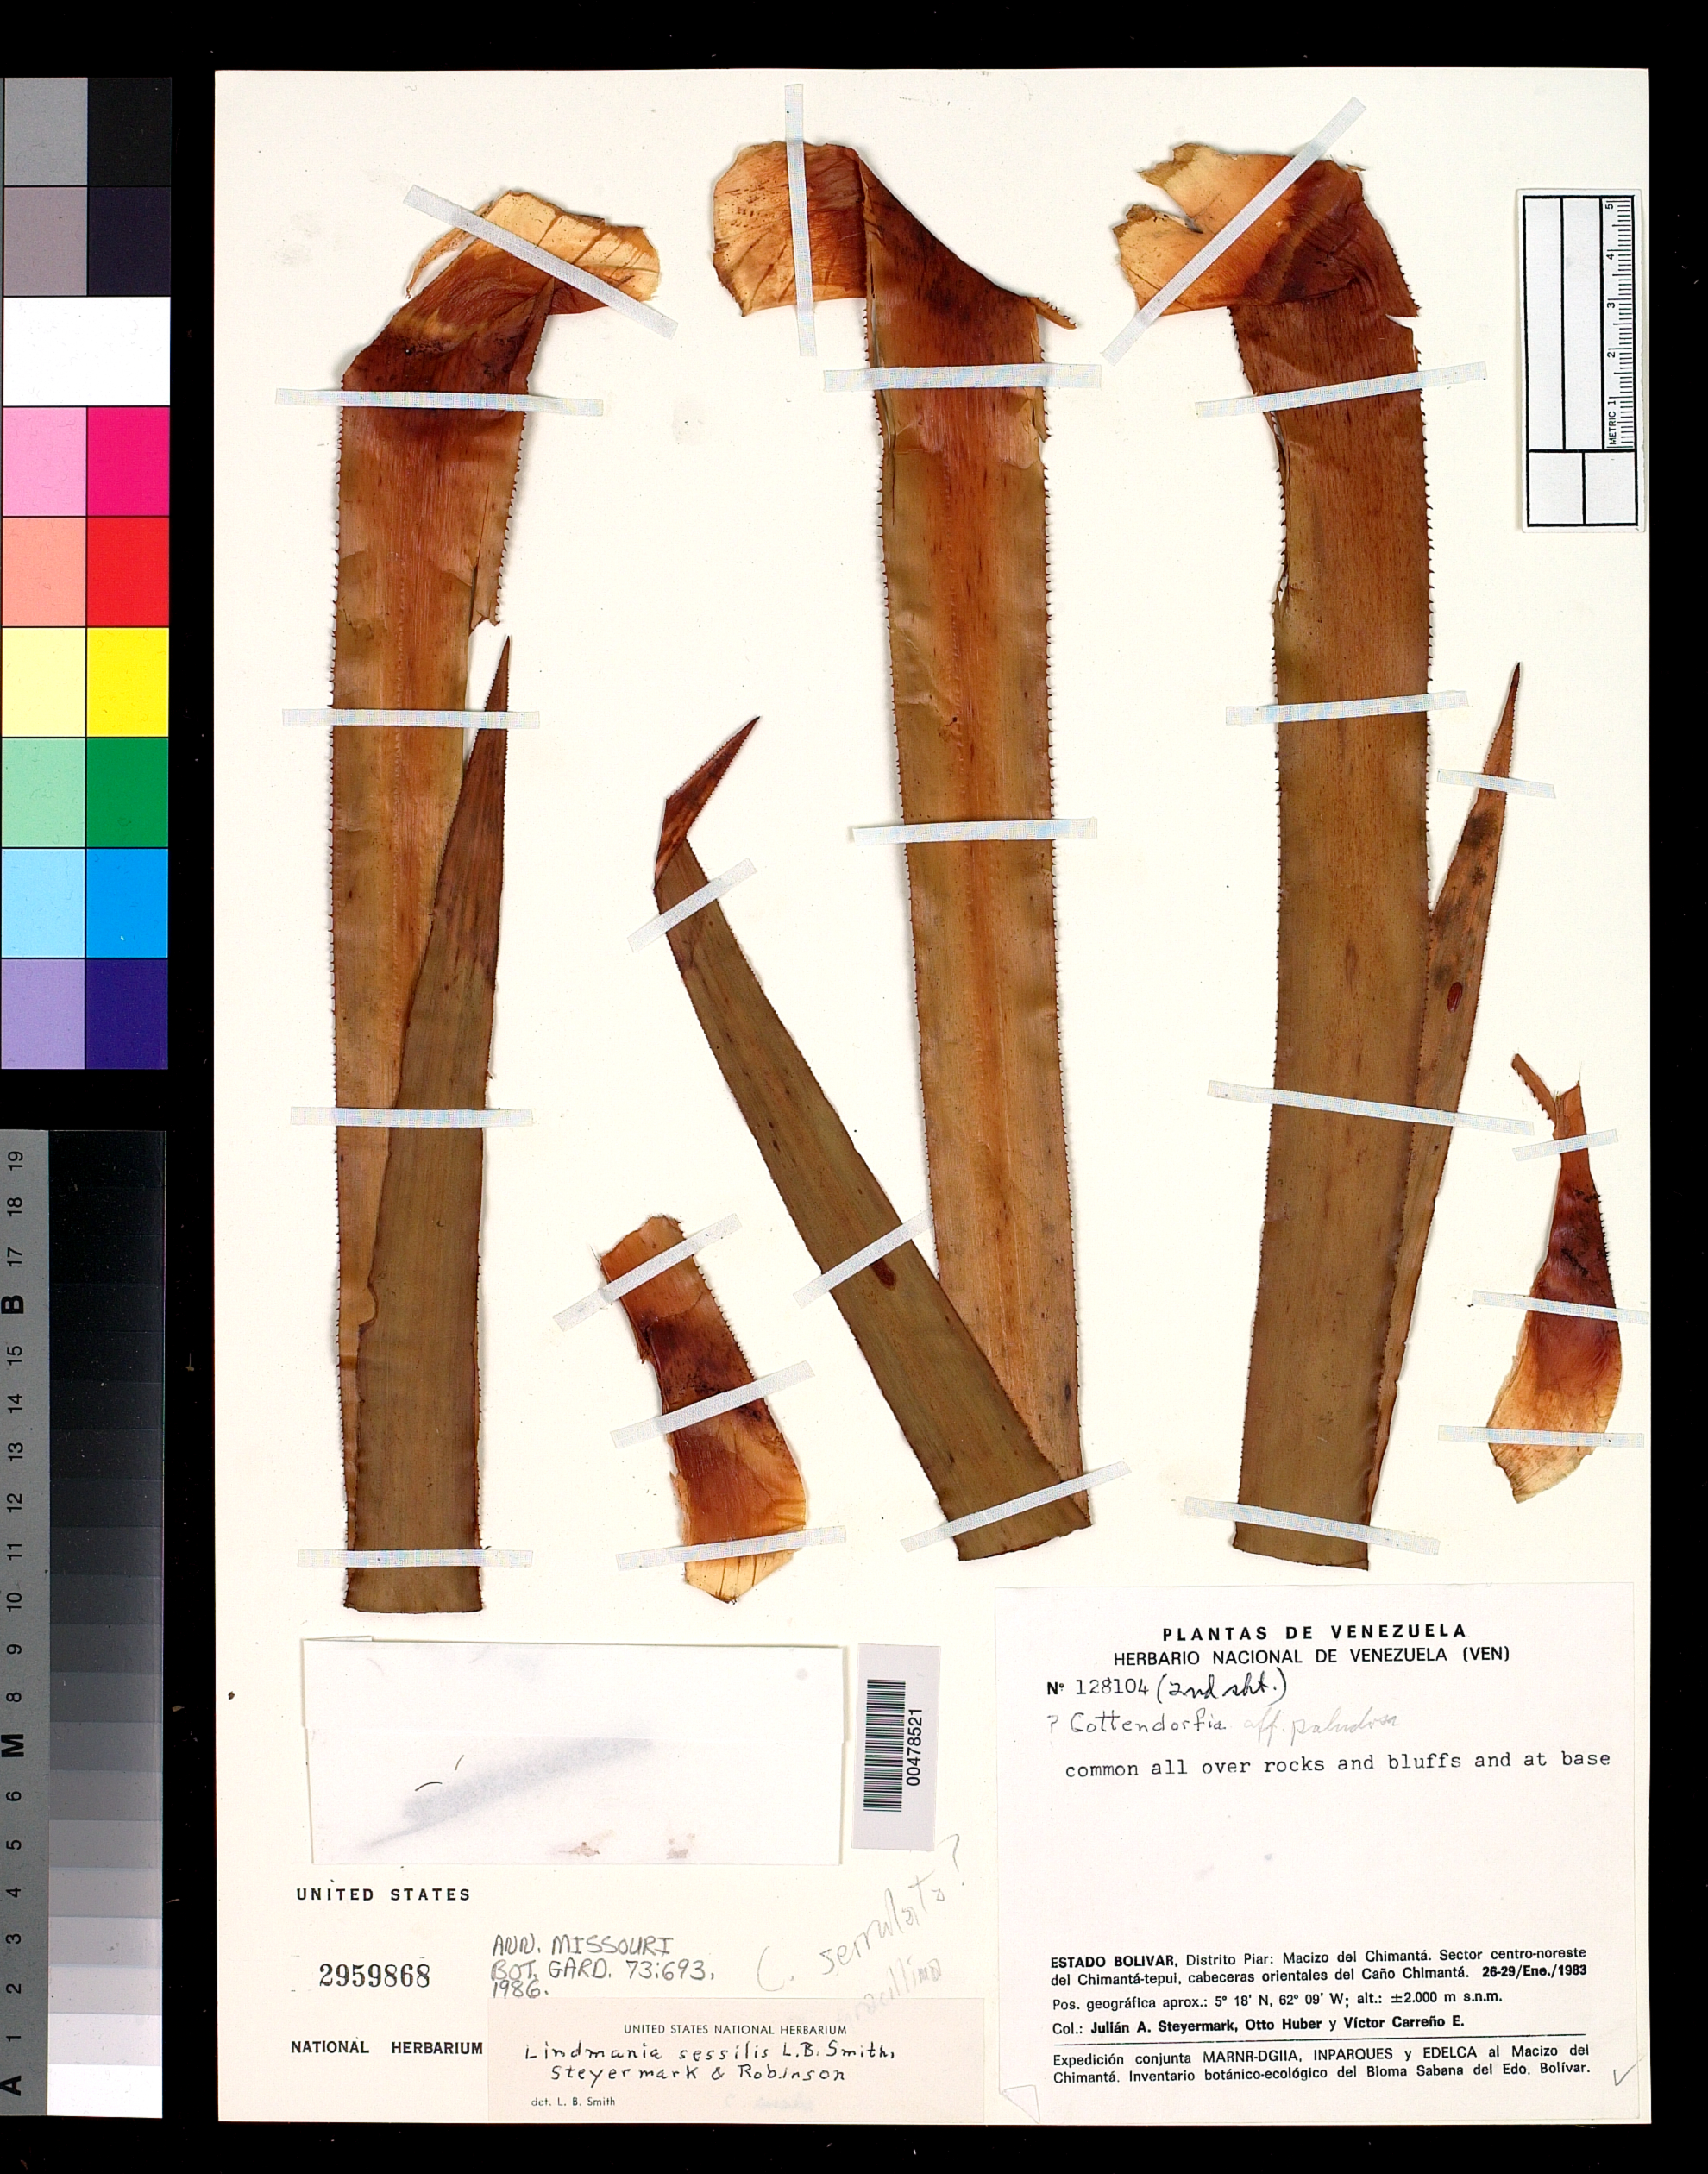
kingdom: Plantae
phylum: Tracheophyta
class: Liliopsida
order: Poales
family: Bromeliaceae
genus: Lindmania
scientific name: Lindmania sessilis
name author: L.B. Sm. et al.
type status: Holotype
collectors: J. Steyermark, O. Huber & V. Carreño E.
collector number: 128104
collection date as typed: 26 Jan 1983 to 29 Jan 1983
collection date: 1983-01-26/1983-01-29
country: Venezuela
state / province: Bolivar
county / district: Piar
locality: Macizo del Chimanta, sector centro-noreste del Chimanta-tepui, cabeceras orientales del Cano Chimante. [Macizo del Chimanta, center-northeast sector of Chimanta-tepui, eastern headwaters of the Cano Chimante.]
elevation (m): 2000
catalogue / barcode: US 2959868